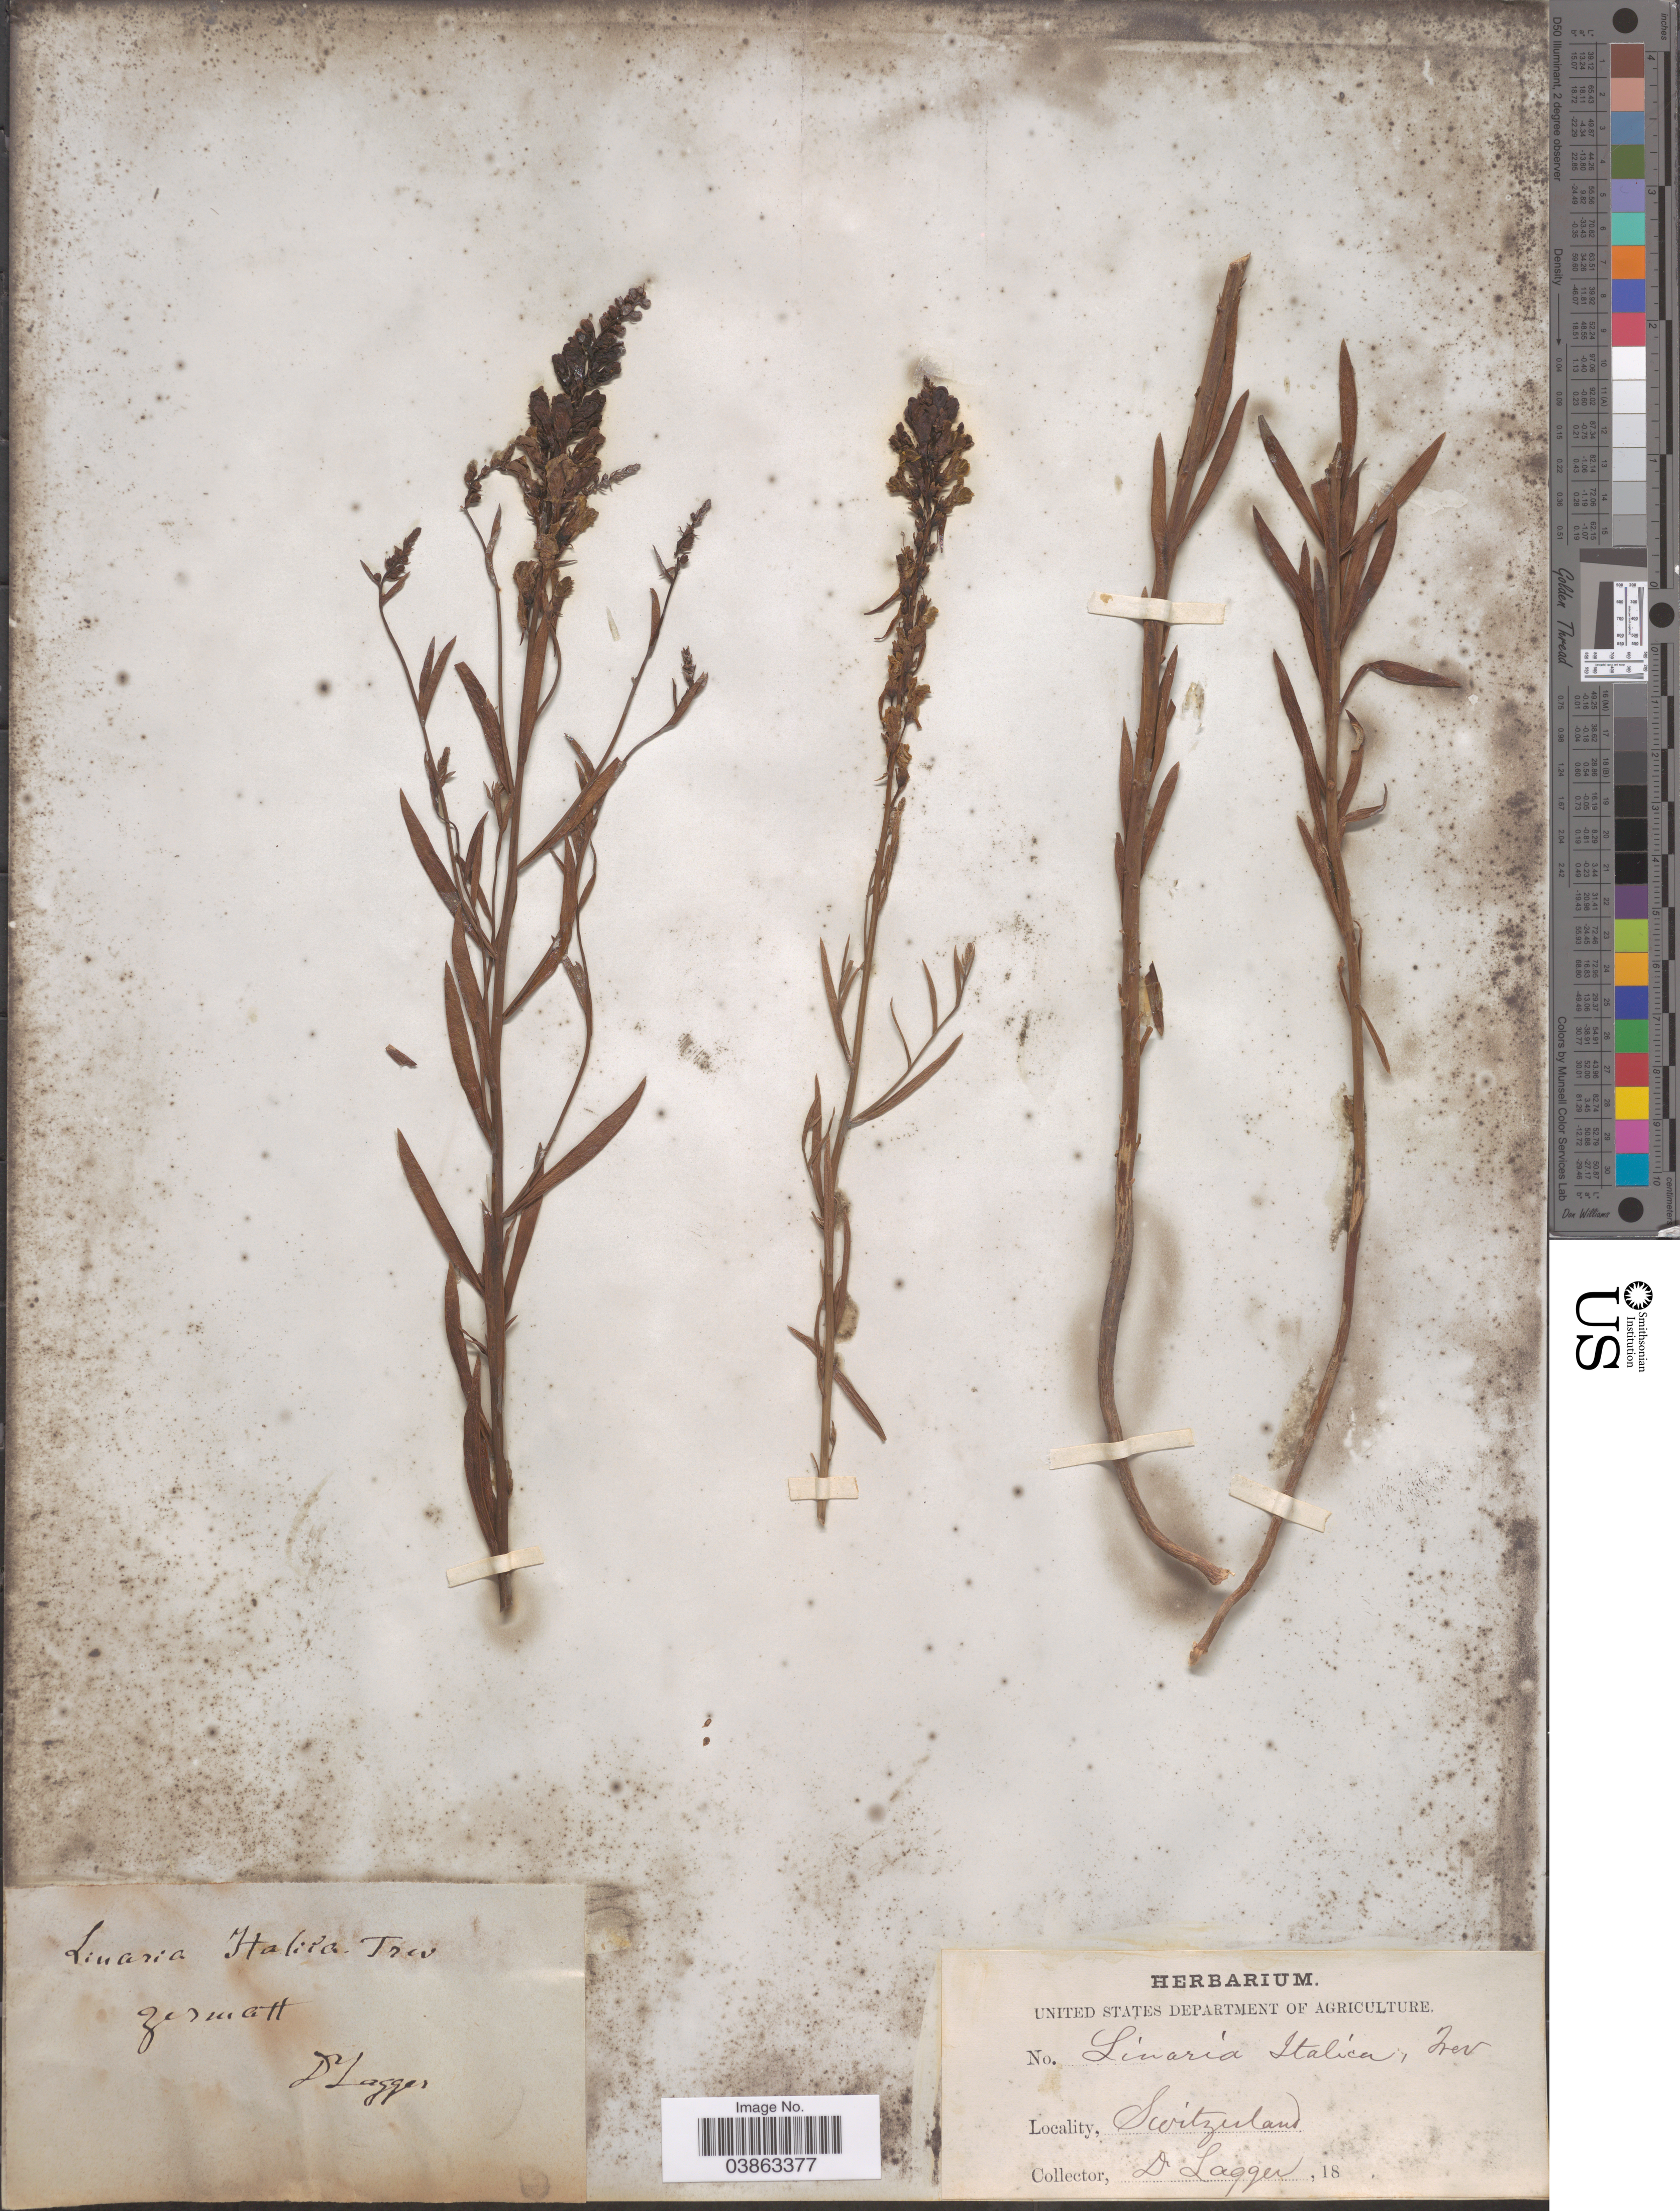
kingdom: Plantae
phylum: Tracheophyta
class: Magnoliopsida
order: Lamiales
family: Plantaginaceae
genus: Linaria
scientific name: Linaria italica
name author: Trevir.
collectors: D. Lagger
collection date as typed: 18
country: Switzerland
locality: Zermatt.